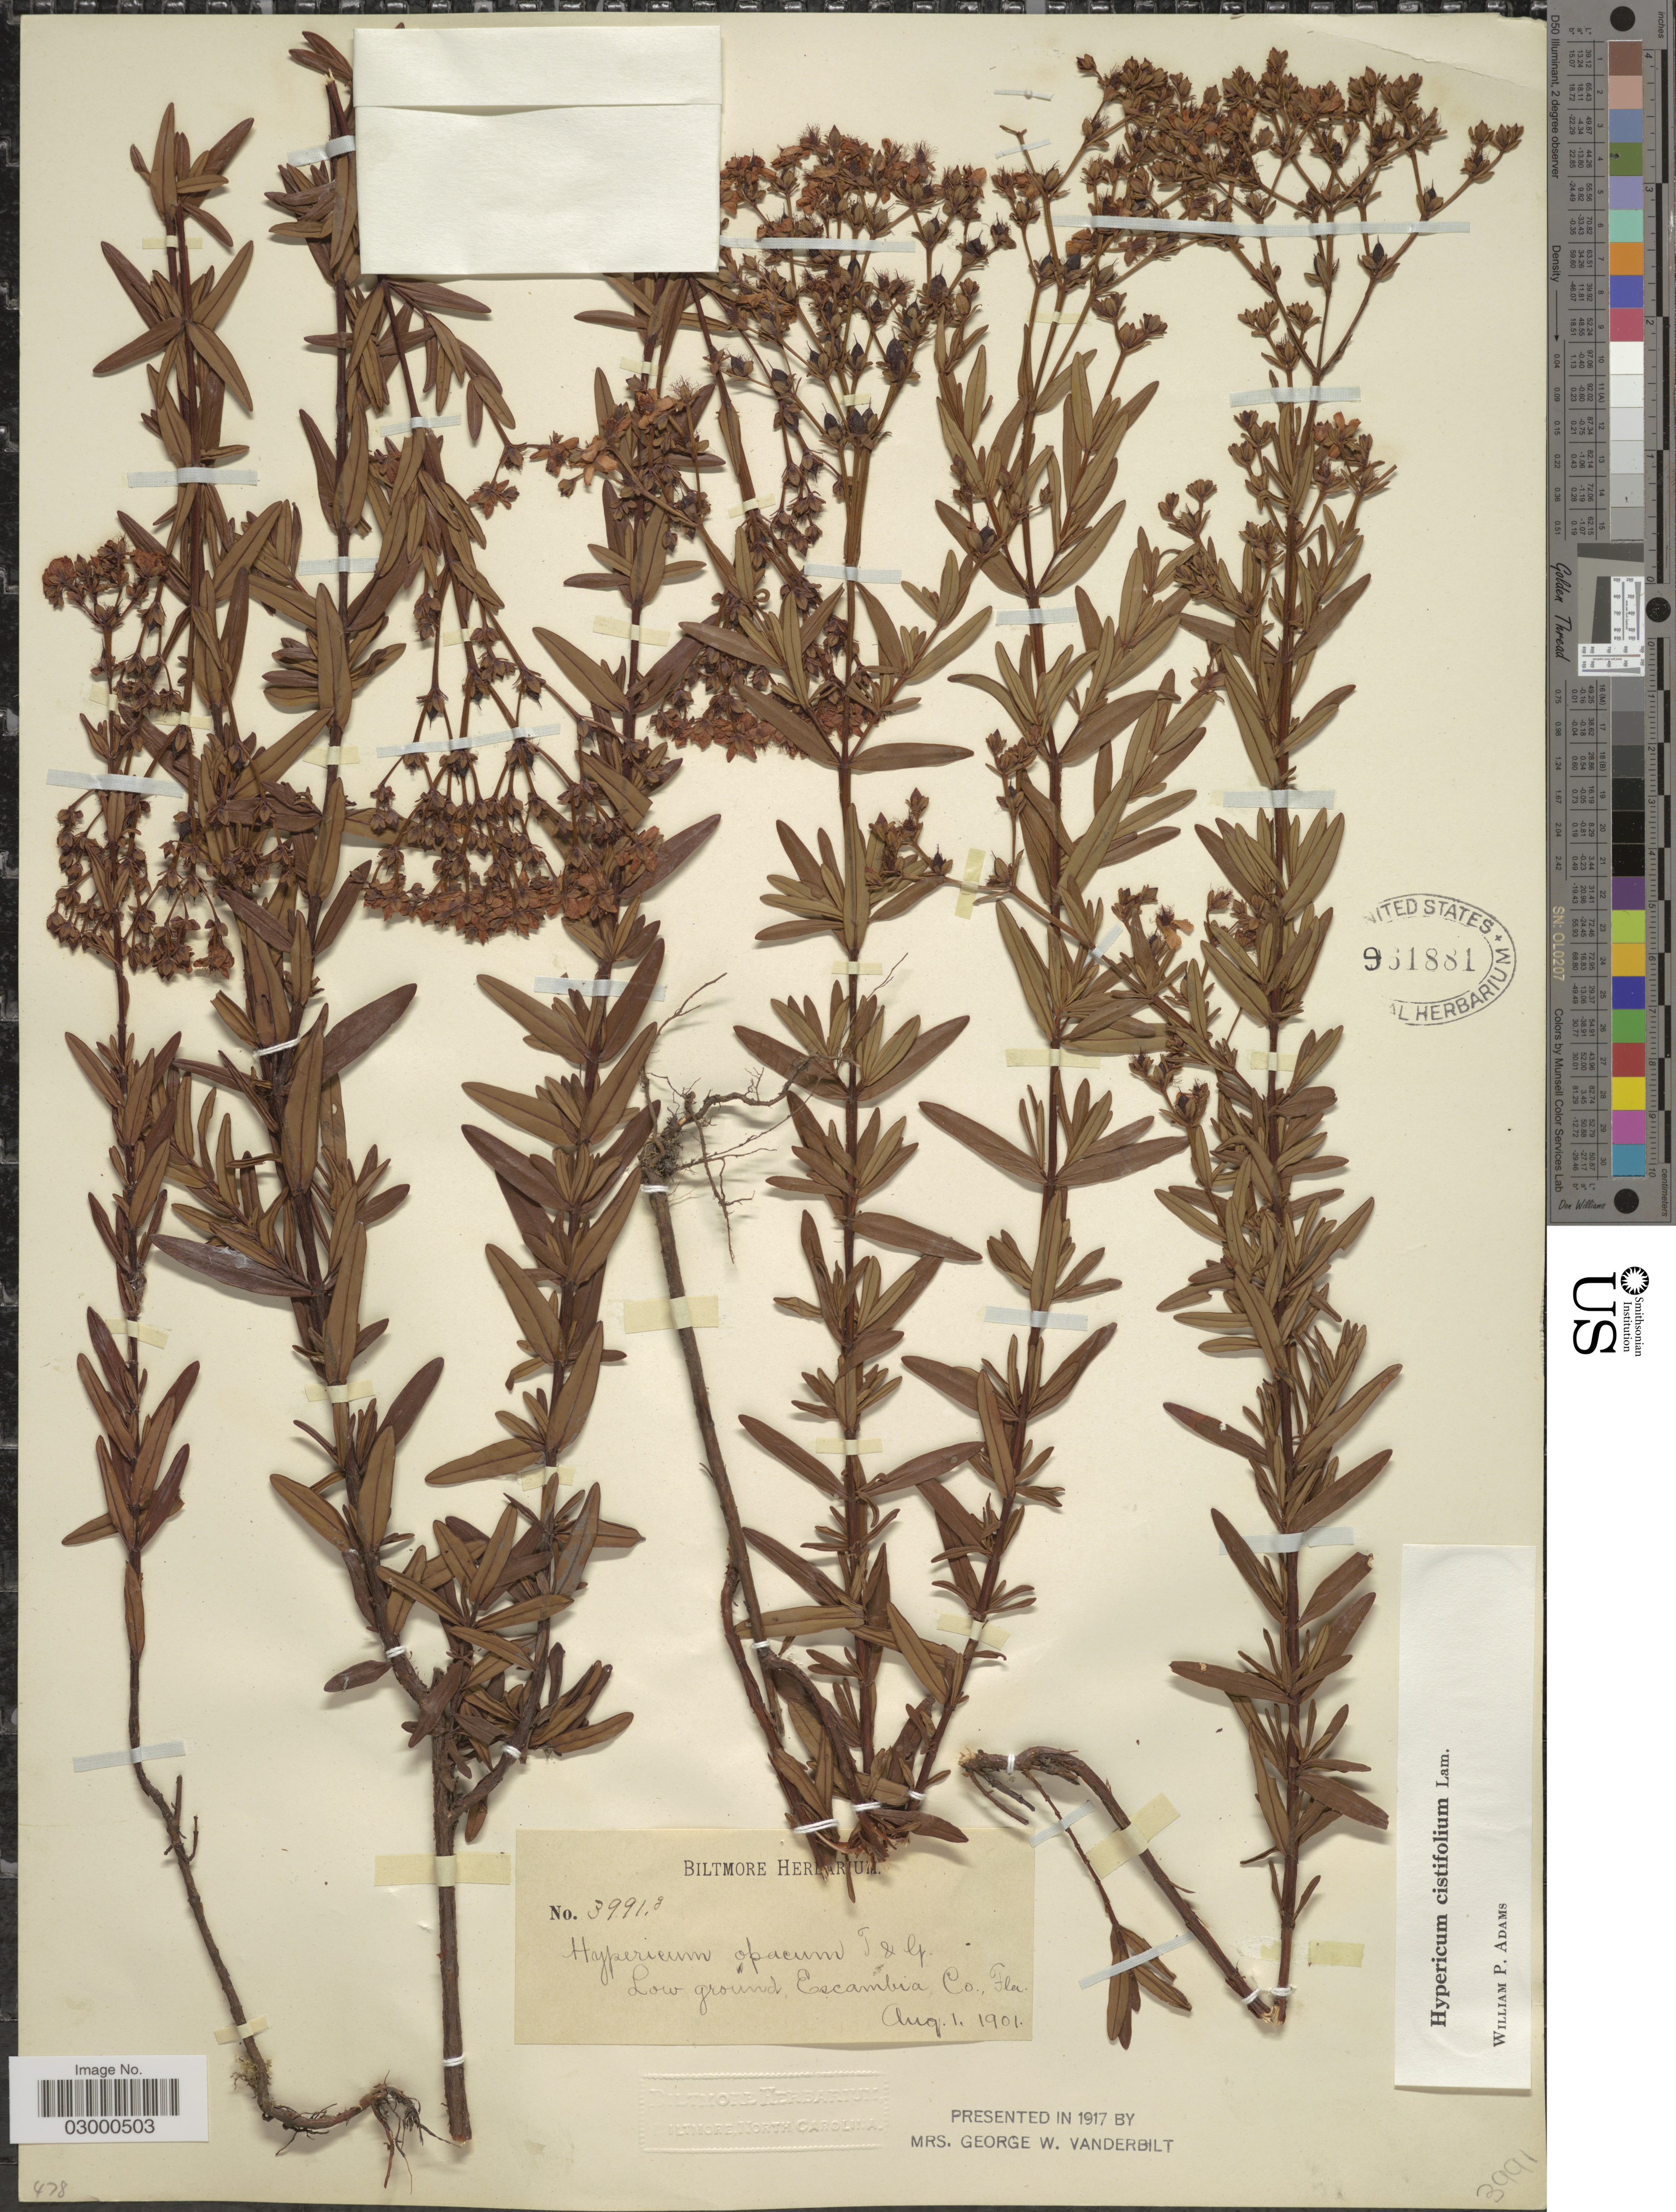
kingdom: Plantae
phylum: Tracheophyta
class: Magnoliopsida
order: Malpighiales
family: Hypericaceae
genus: Hypericum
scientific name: Hypericum cistifolium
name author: Lam.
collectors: ex herb. Biltmore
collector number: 3991g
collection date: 1901-08-01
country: United States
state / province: Florida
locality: Escambia Co.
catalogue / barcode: US 961881